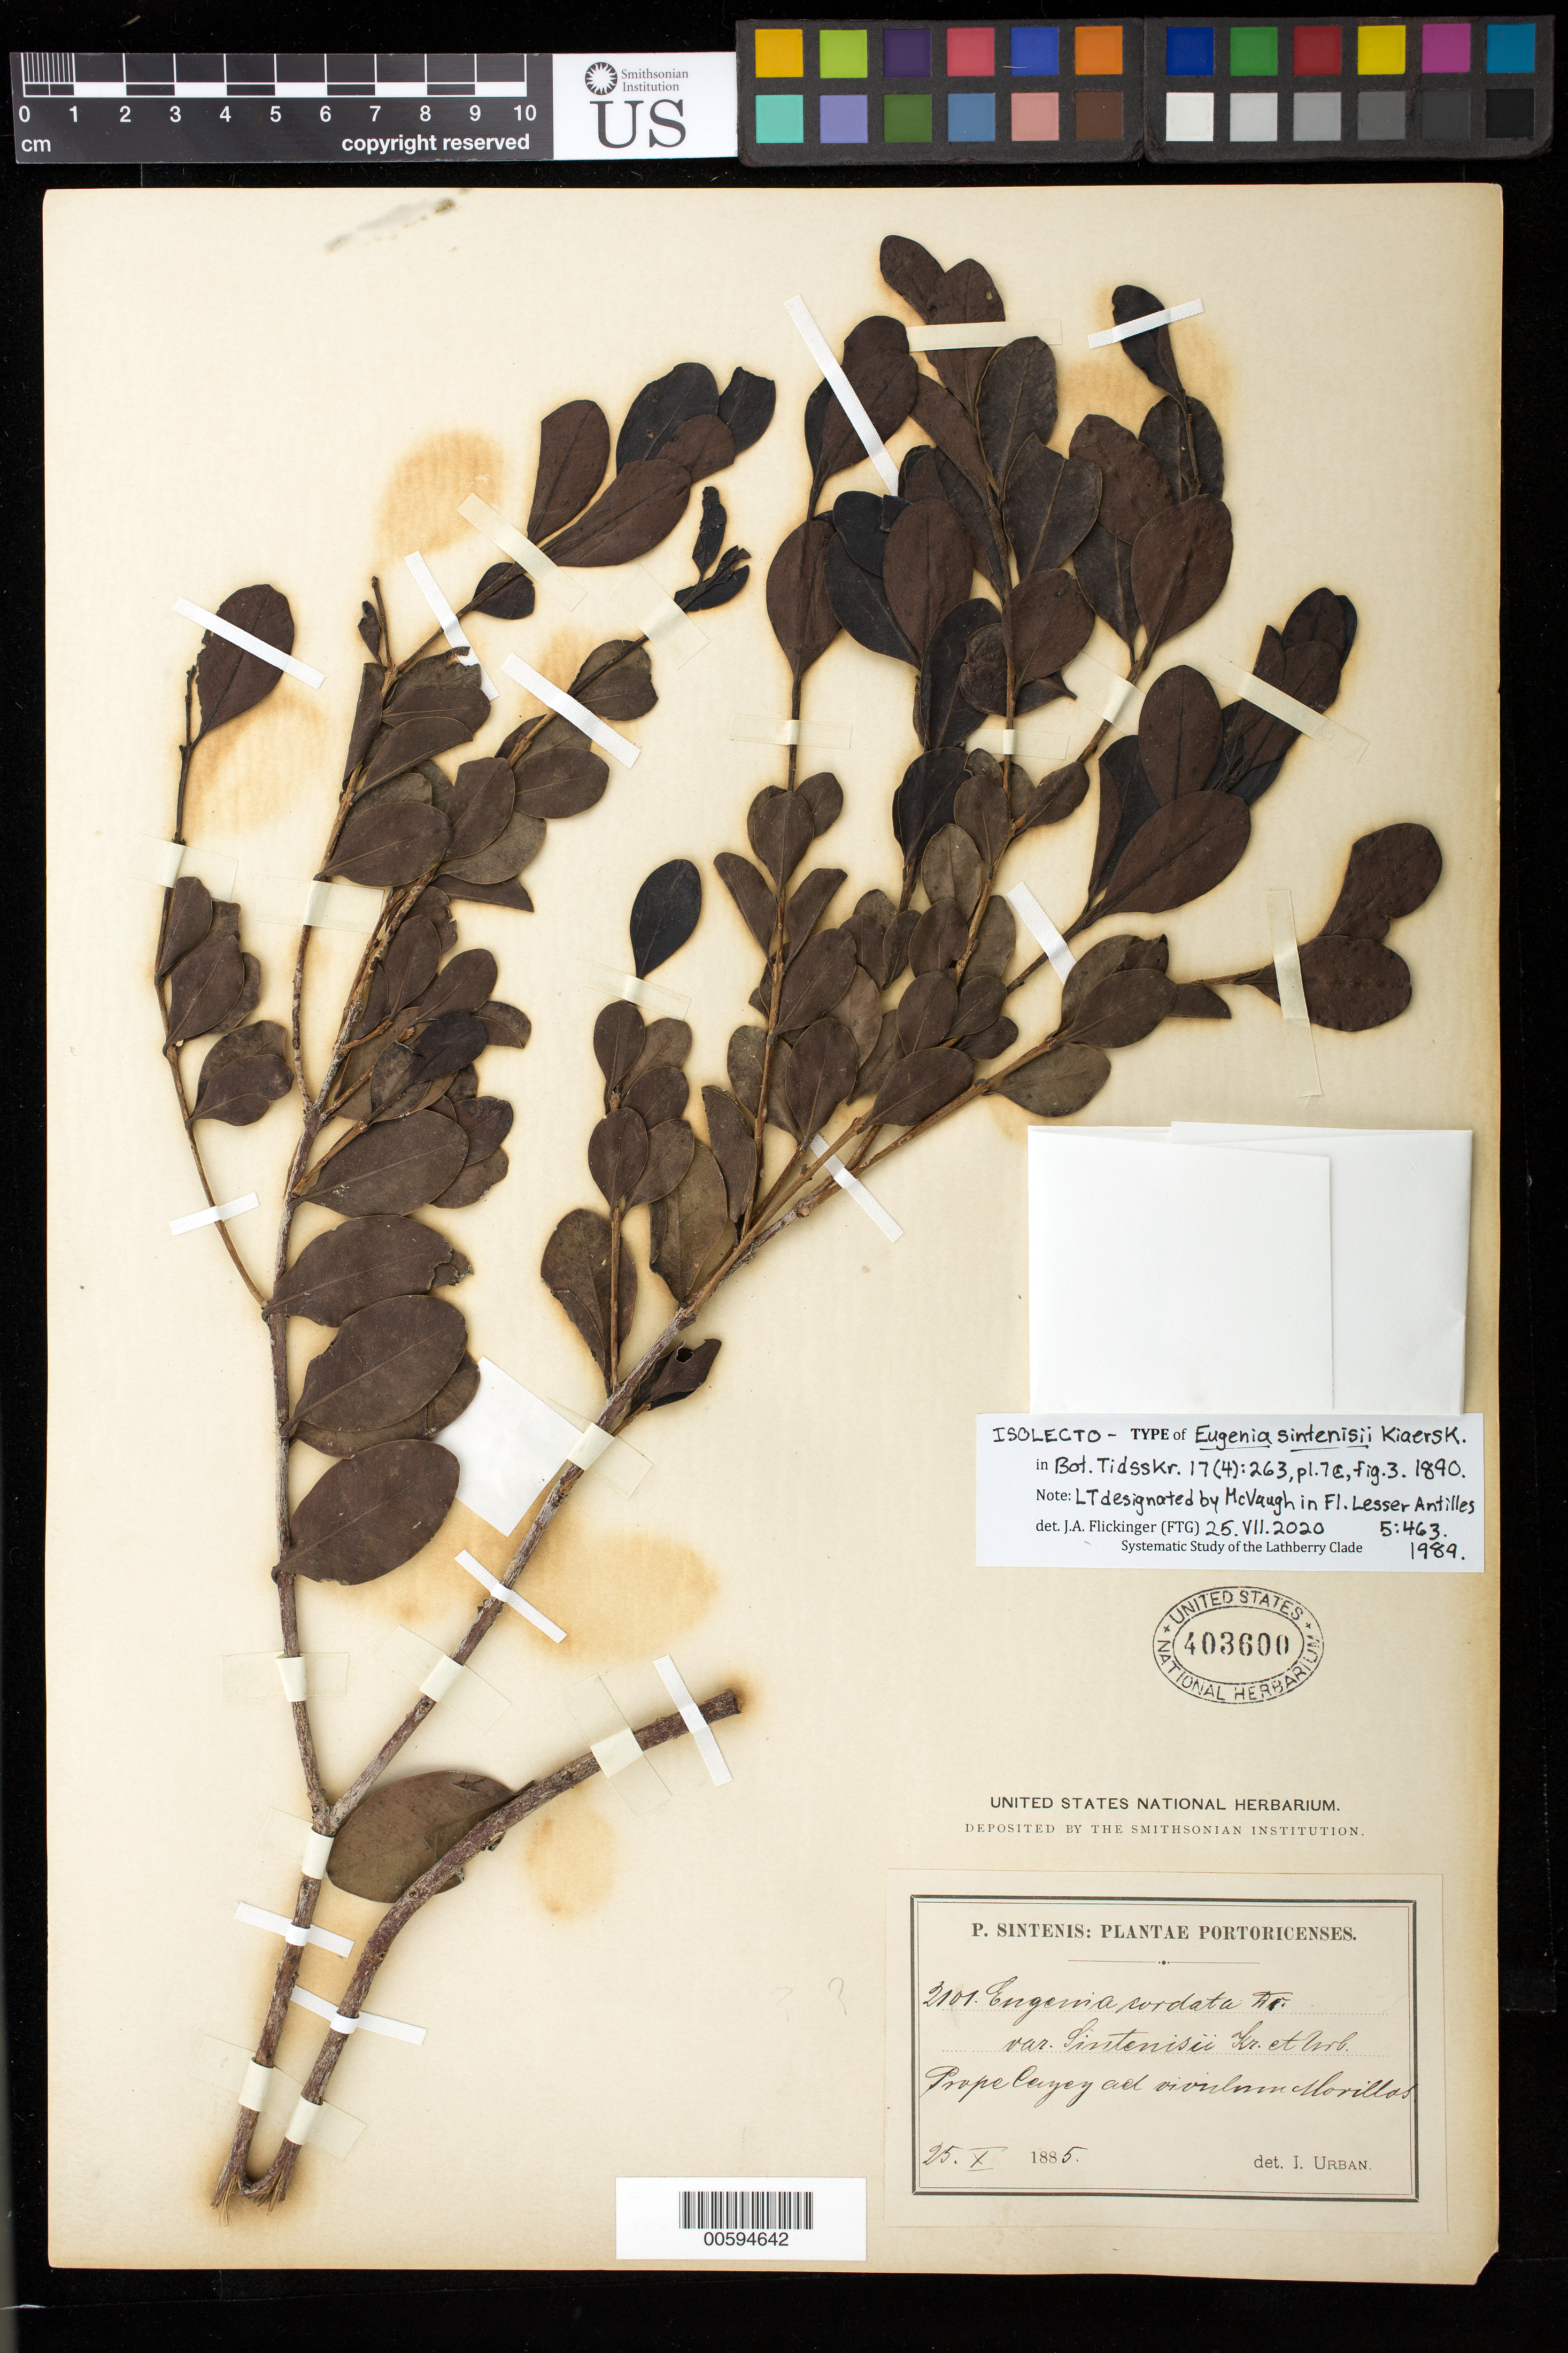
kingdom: Plantae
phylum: Tracheophyta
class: Magnoliopsida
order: Myrtales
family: Myrtaceae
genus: Eugenia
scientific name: Eugenia sintenisii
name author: Kiaersk.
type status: Isolectotype; Type Collection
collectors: P. Sintenis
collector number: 2101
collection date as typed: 25 Oct 1885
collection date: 1885-10-25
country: Puerto Rico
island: Greater Antilles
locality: Prope Cayey ad vividum Morillas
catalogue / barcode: US 403600